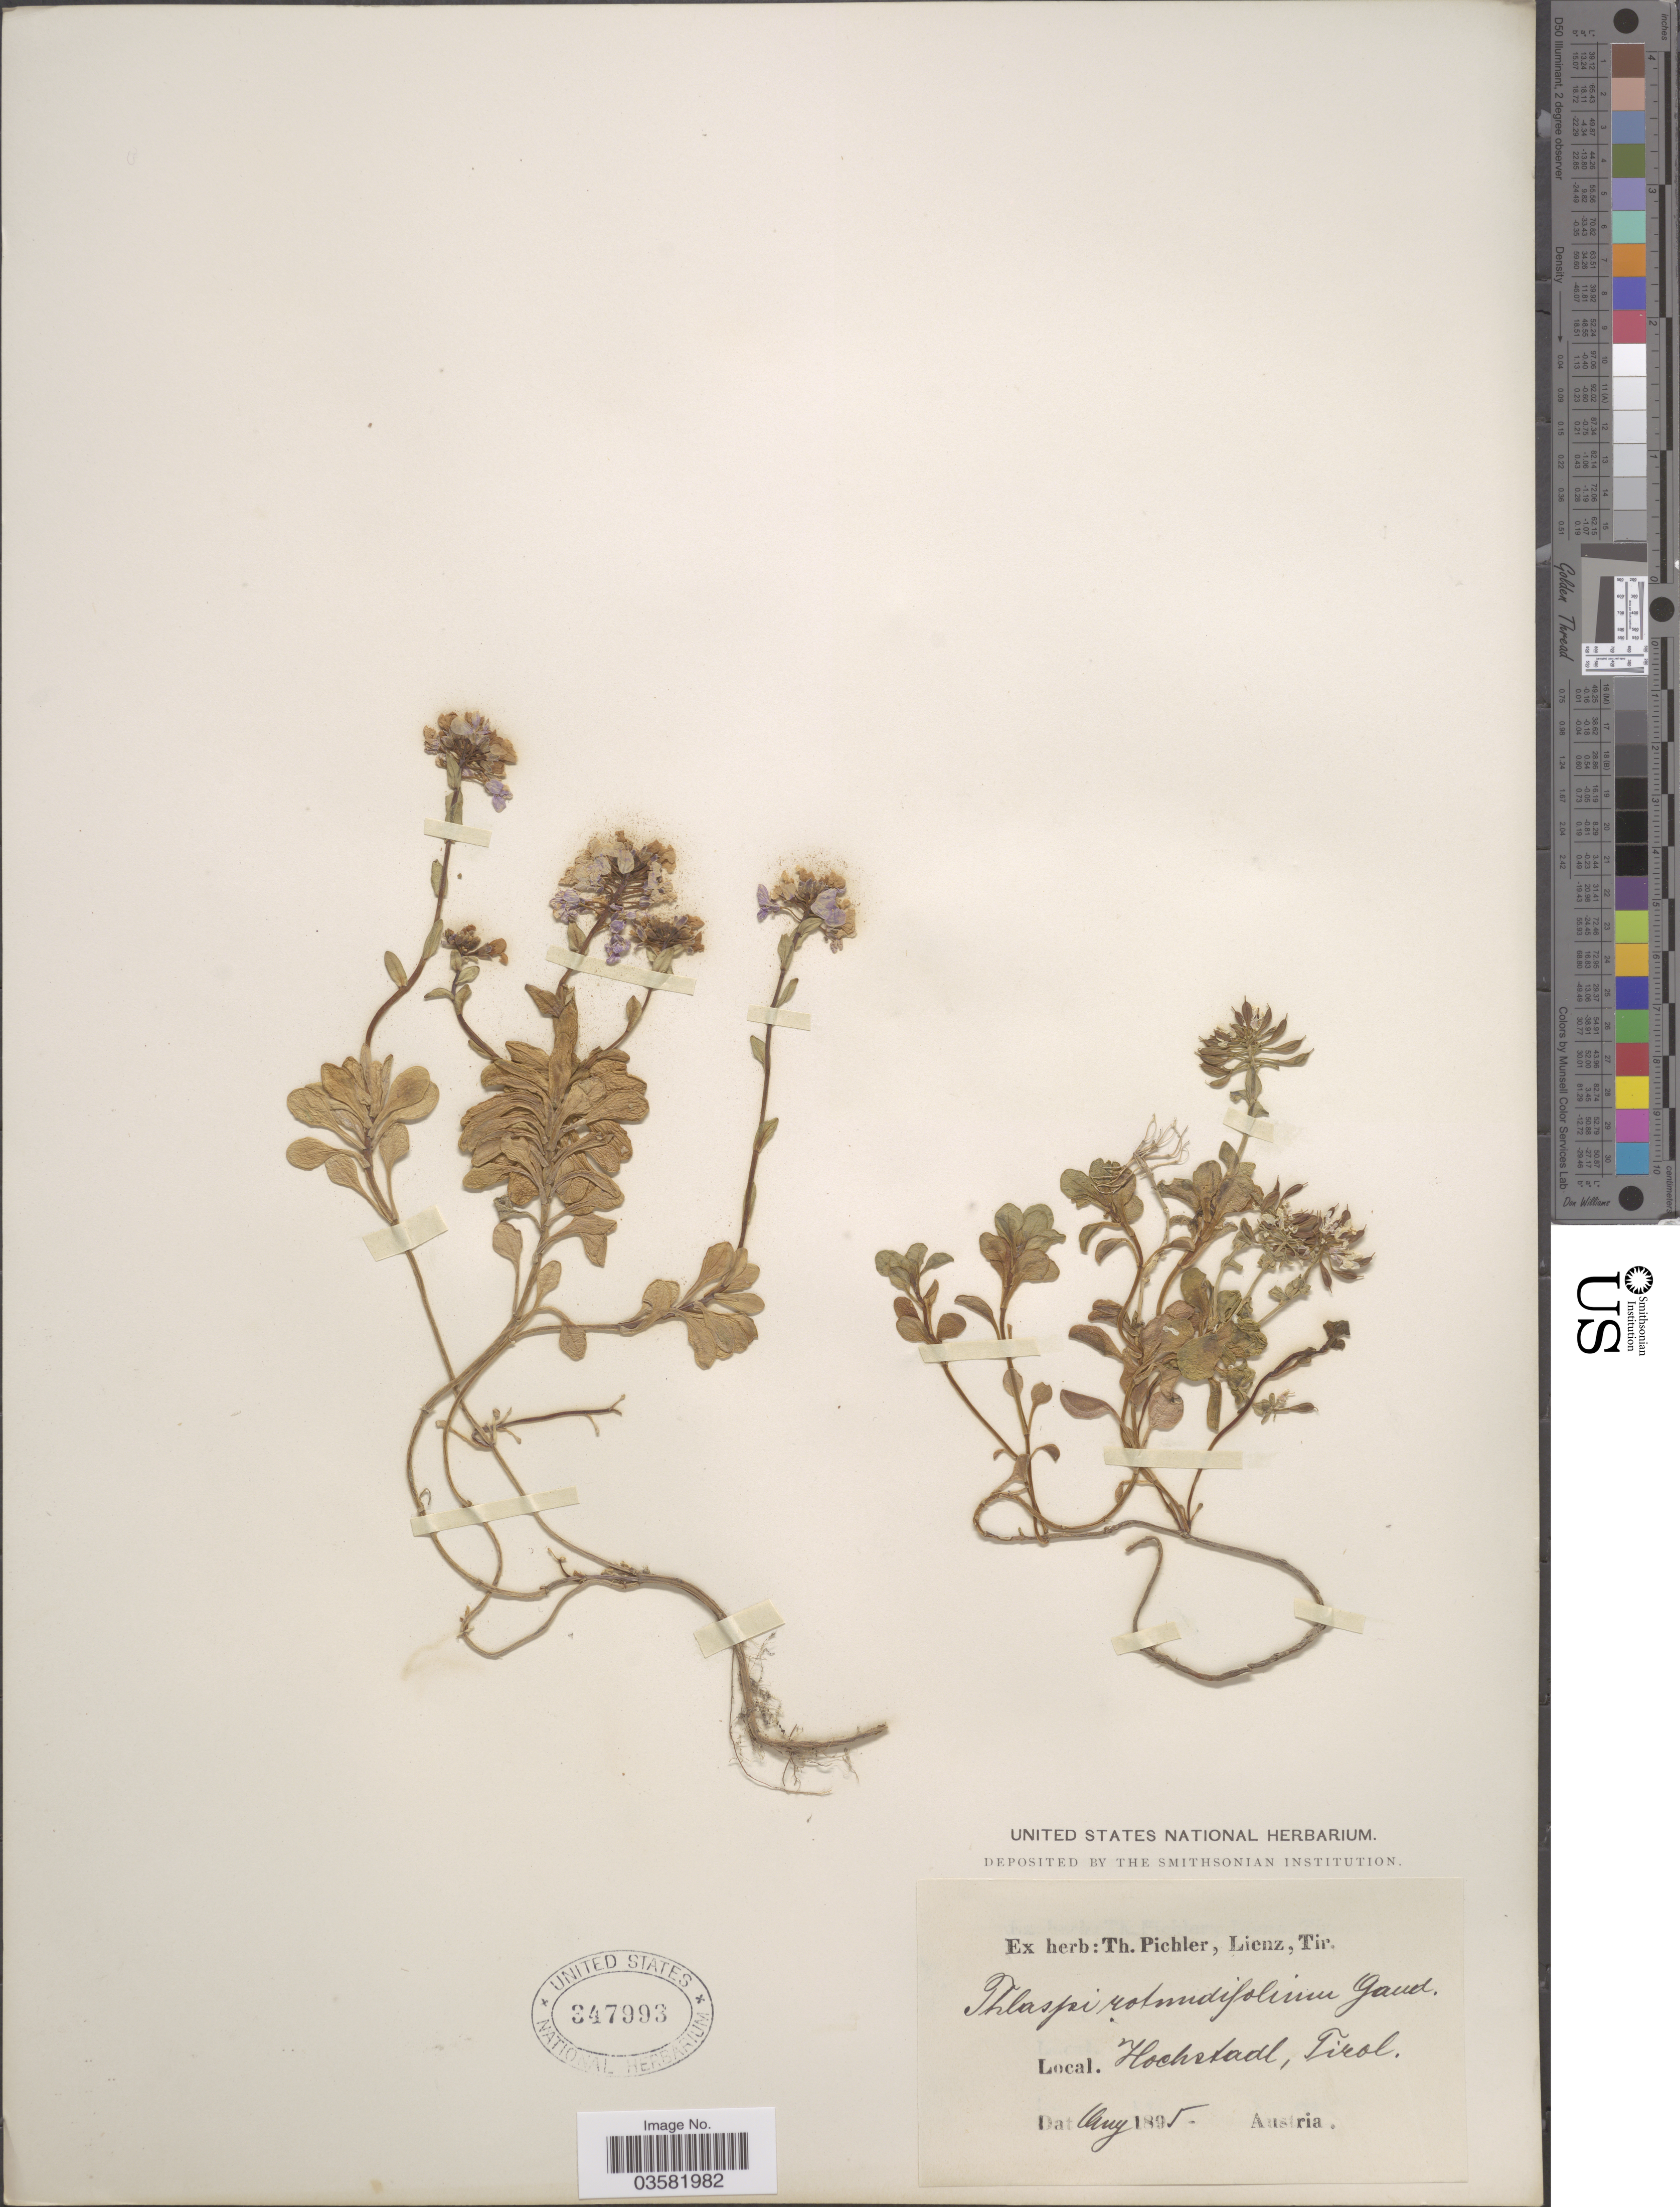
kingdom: Plantae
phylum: Tracheophyta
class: Magnoliopsida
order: Brassicales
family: Brassicaceae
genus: Thlaspi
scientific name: Thlaspi rotundifolium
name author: (L.) Gaudin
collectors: ex herb. T. Pichler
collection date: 1895-08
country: Austria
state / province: Tirol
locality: Hochstadl.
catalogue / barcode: US 347993